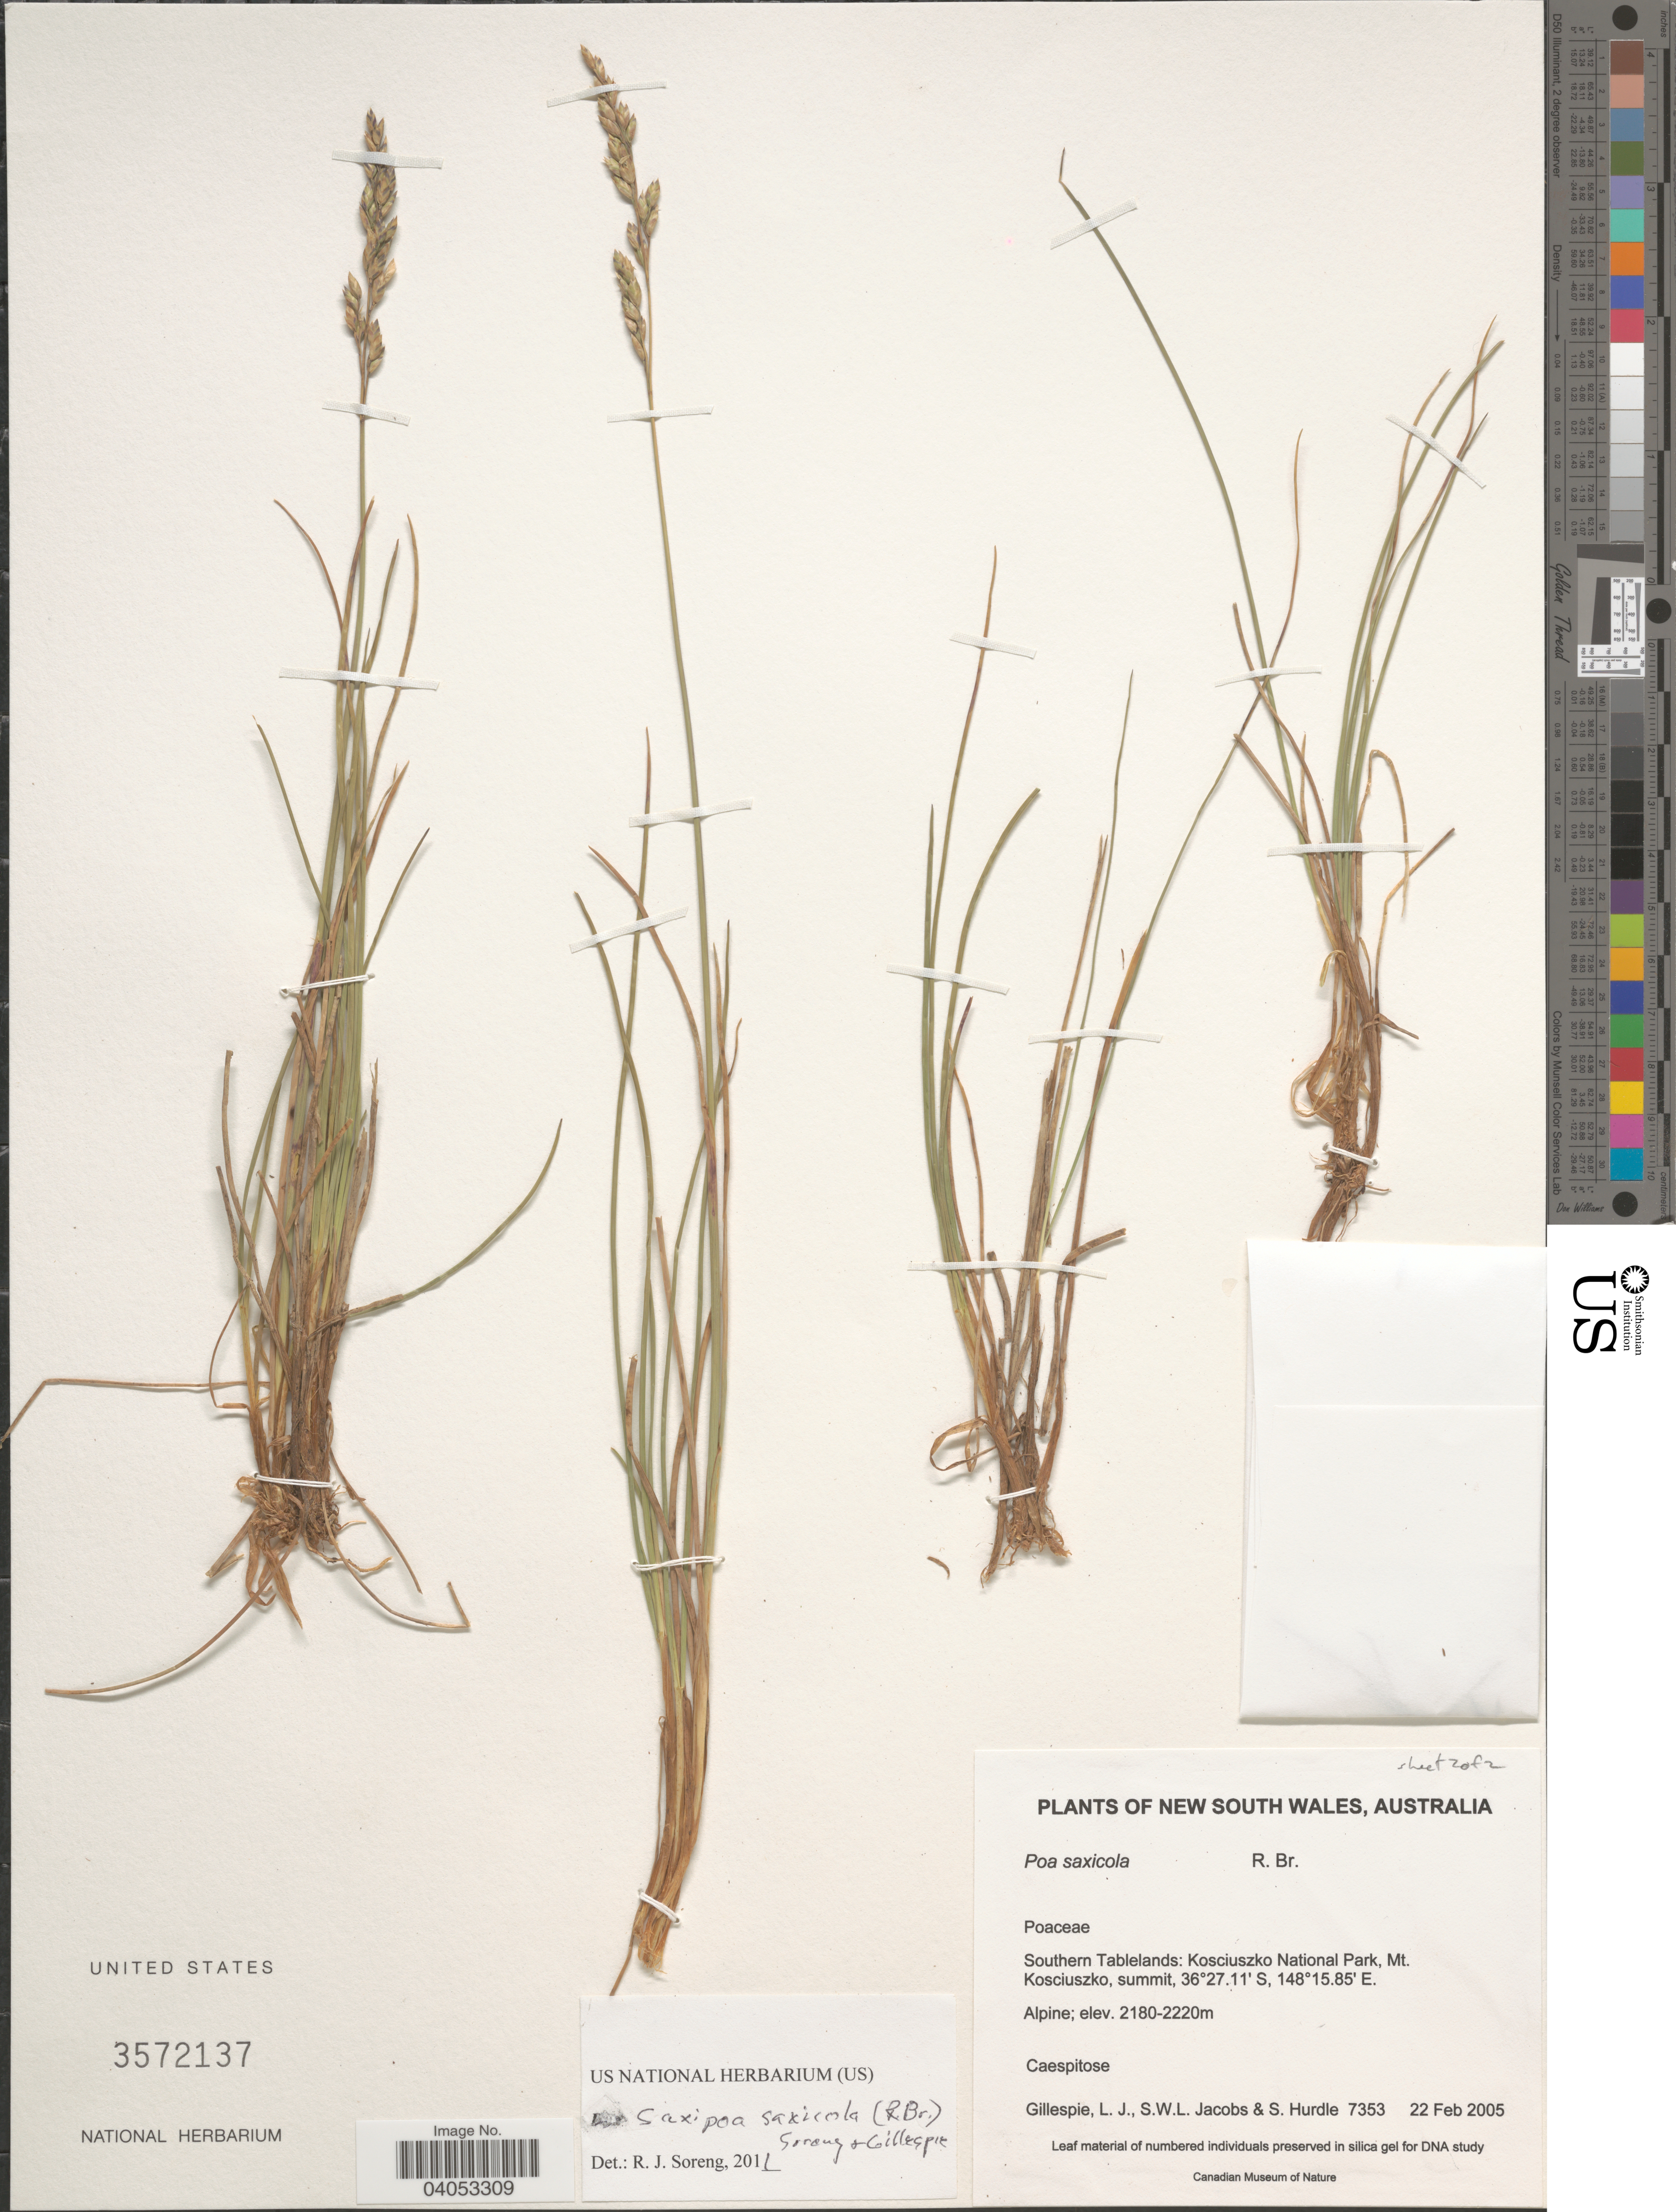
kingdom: Plantae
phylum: Tracheophyta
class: Liliopsida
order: Poales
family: Poaceae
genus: Saxipoa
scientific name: Saxipoa saxicola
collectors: L. Gillespie, S. W. L. Jacobs & S. Hurdle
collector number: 7353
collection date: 2005-02-22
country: Australia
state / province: New South Wales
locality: Southern Tablelands: Kosciuszko National Park, Mt. Kosciuszko, summit.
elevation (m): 2180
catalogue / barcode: US 3572137